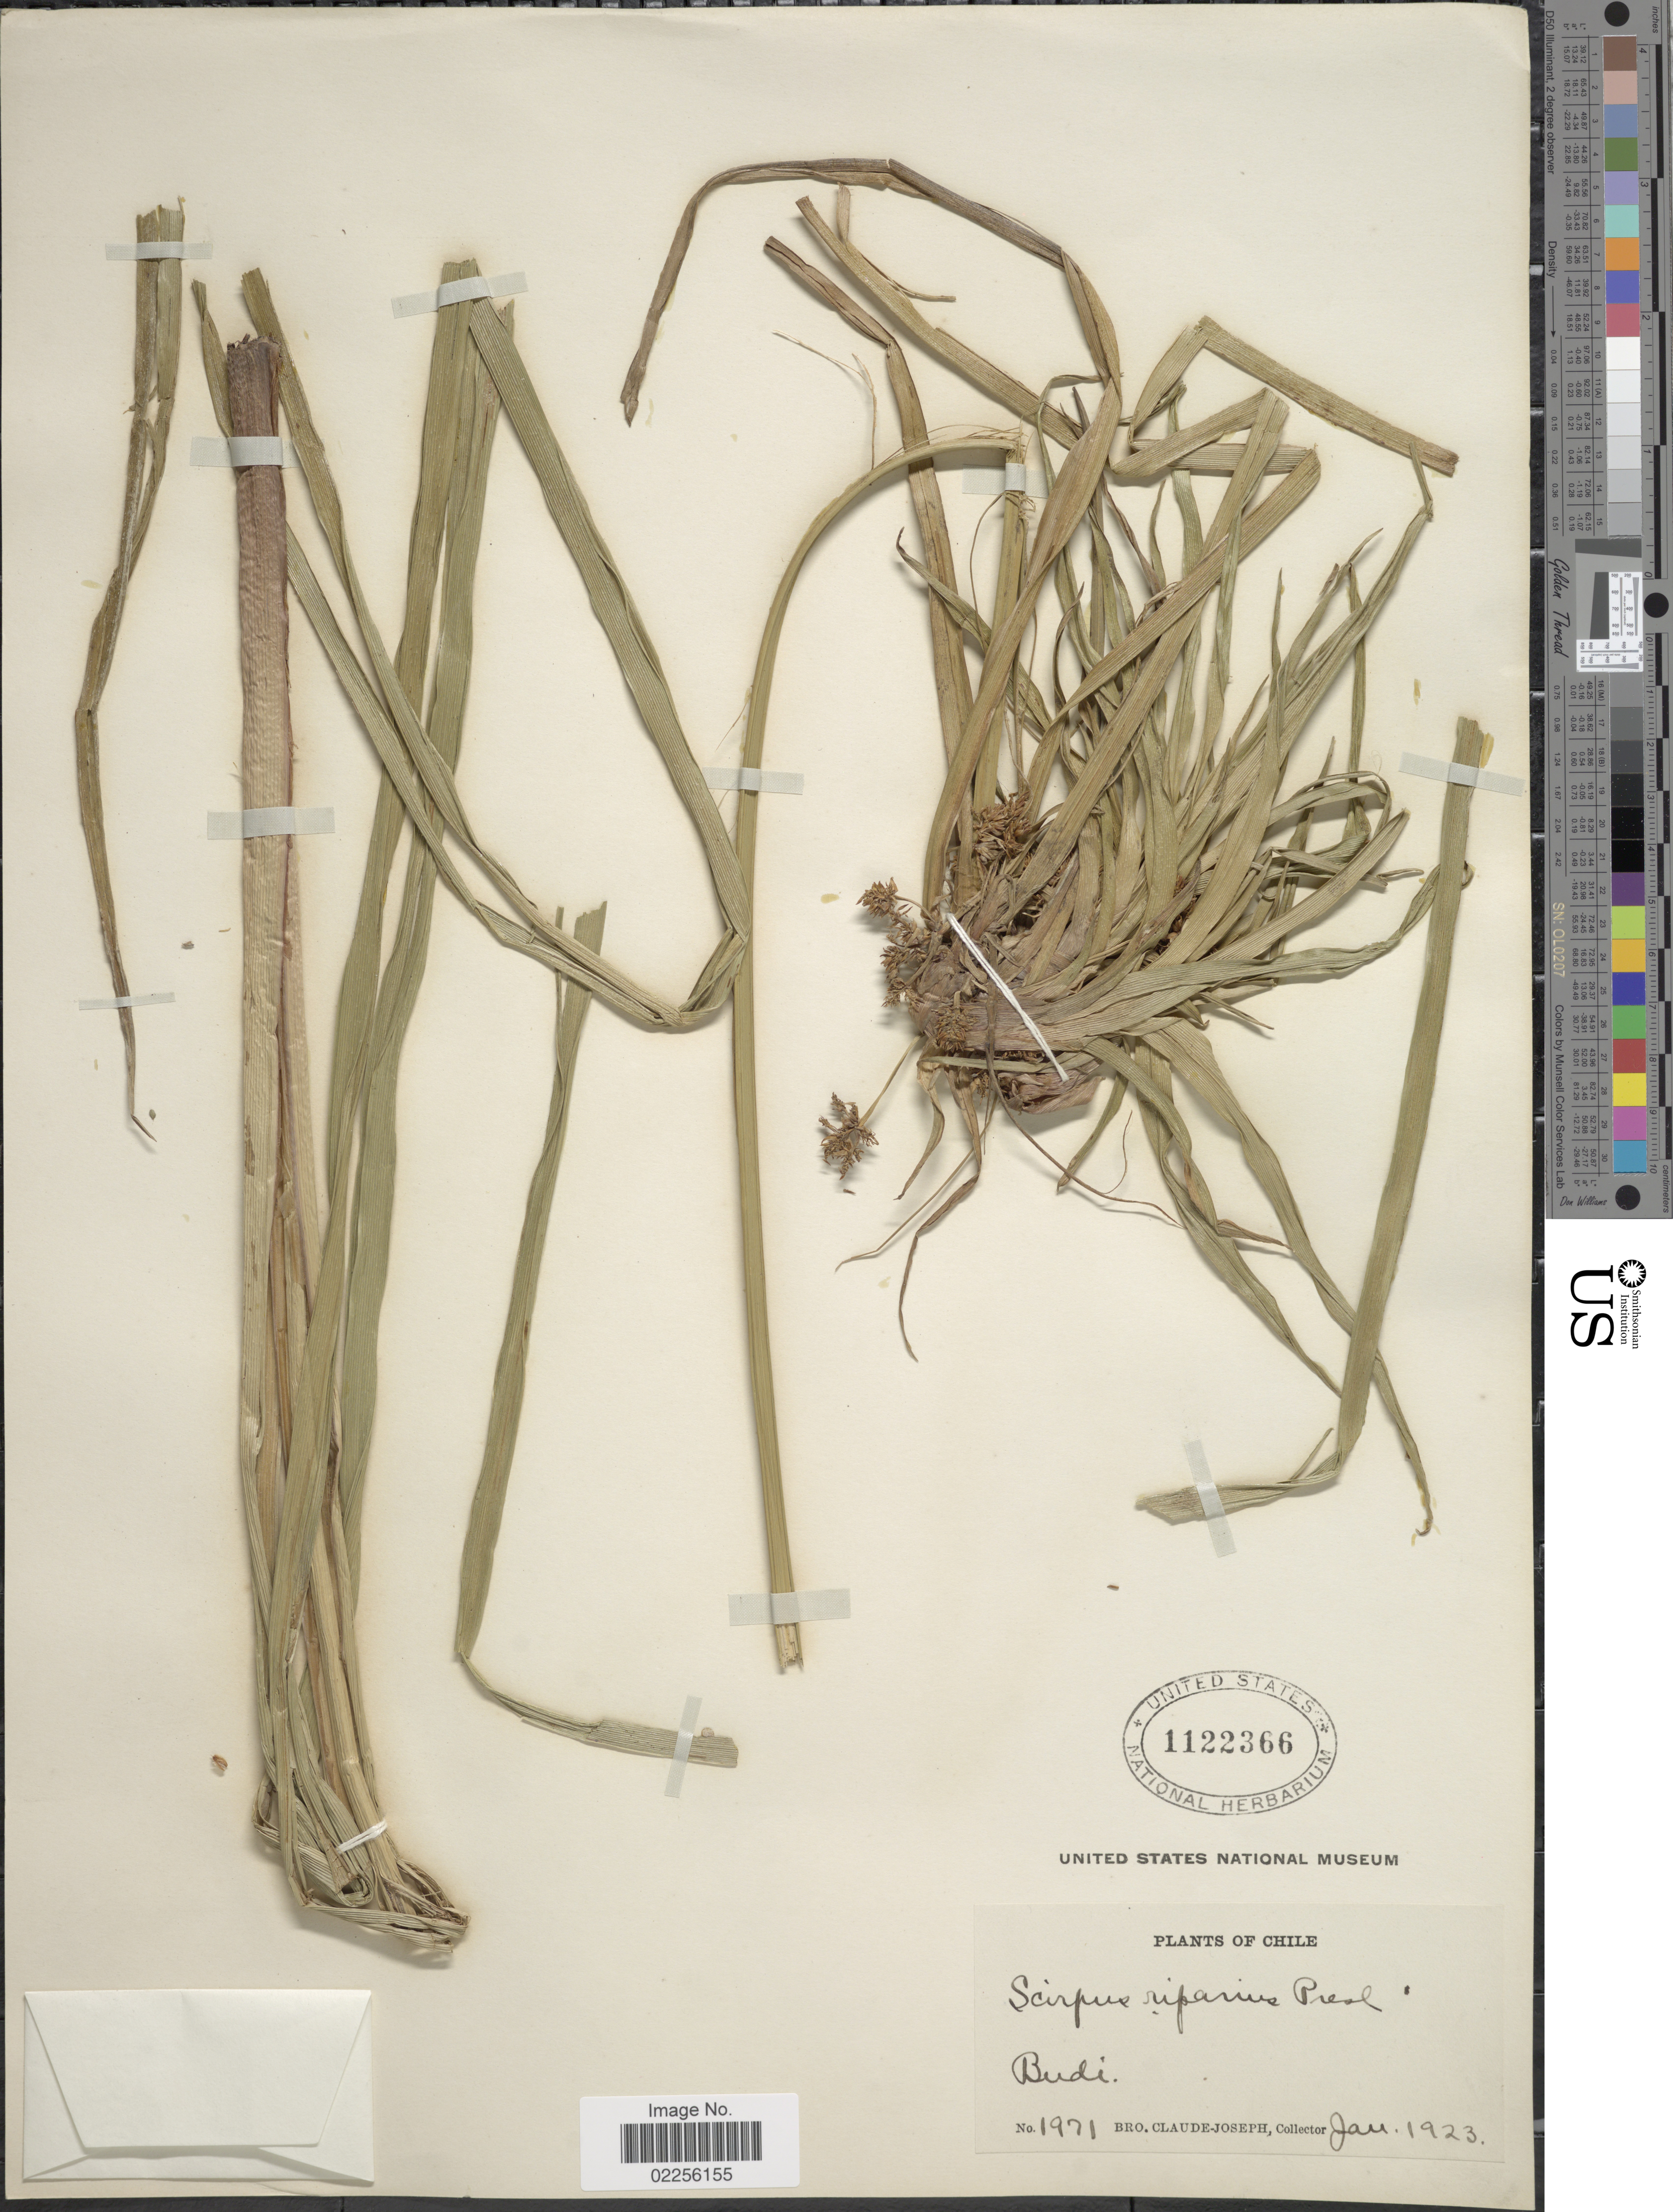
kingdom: Plantae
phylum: Tracheophyta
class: Liliopsida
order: Poales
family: Cyperaceae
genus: Schoenoplectus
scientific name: Schoenoplectus californicus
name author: (C.A. Mey.) Soják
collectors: Bro. Claude-Joseph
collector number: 1971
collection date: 1923-01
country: Chile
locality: Budi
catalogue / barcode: US 1122366